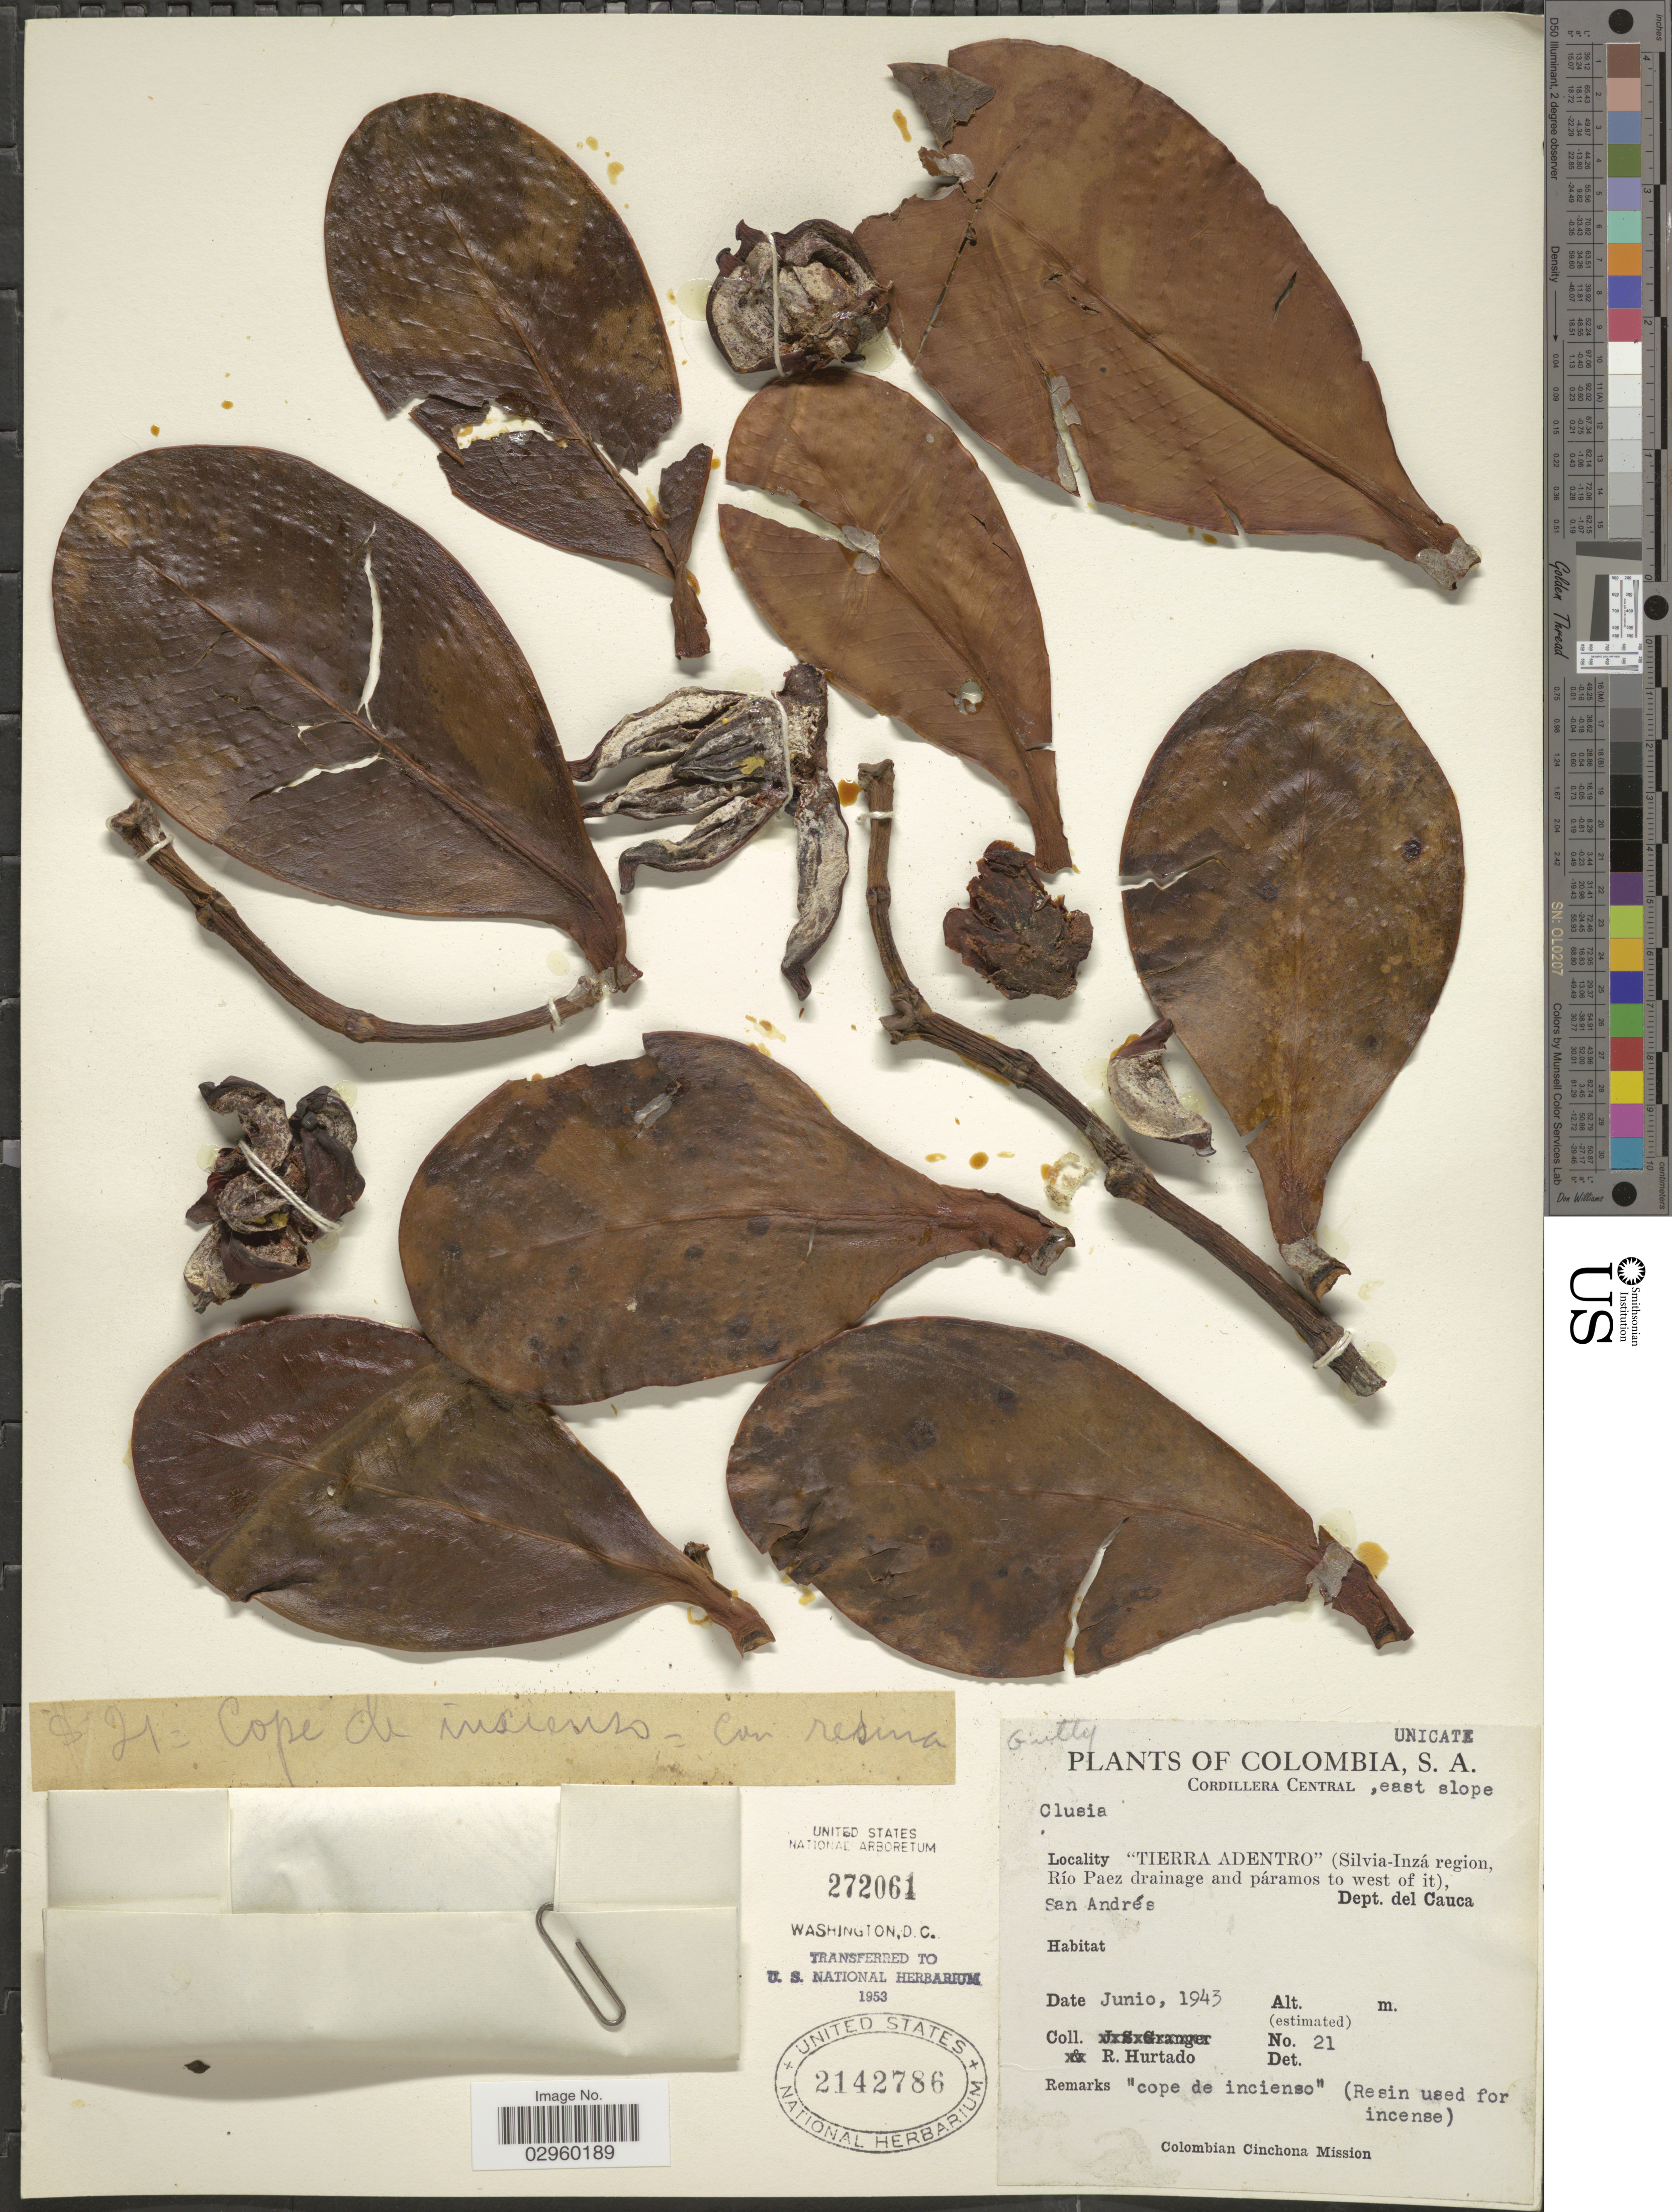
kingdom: Plantae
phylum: Tracheophyta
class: Magnoliopsida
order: Malpighiales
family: Clusiaceae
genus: Clusia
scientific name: Clusia sp.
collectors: R. Hurtado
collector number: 21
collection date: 1943-06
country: Colombia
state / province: Cauca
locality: Cordillera Central, east slope. "Tierra Adentro" (Silvia-Inzá region, Río Paez drainage and páramos to west of it), San Andrés, Dept. del Cauca.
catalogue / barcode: US 2142786